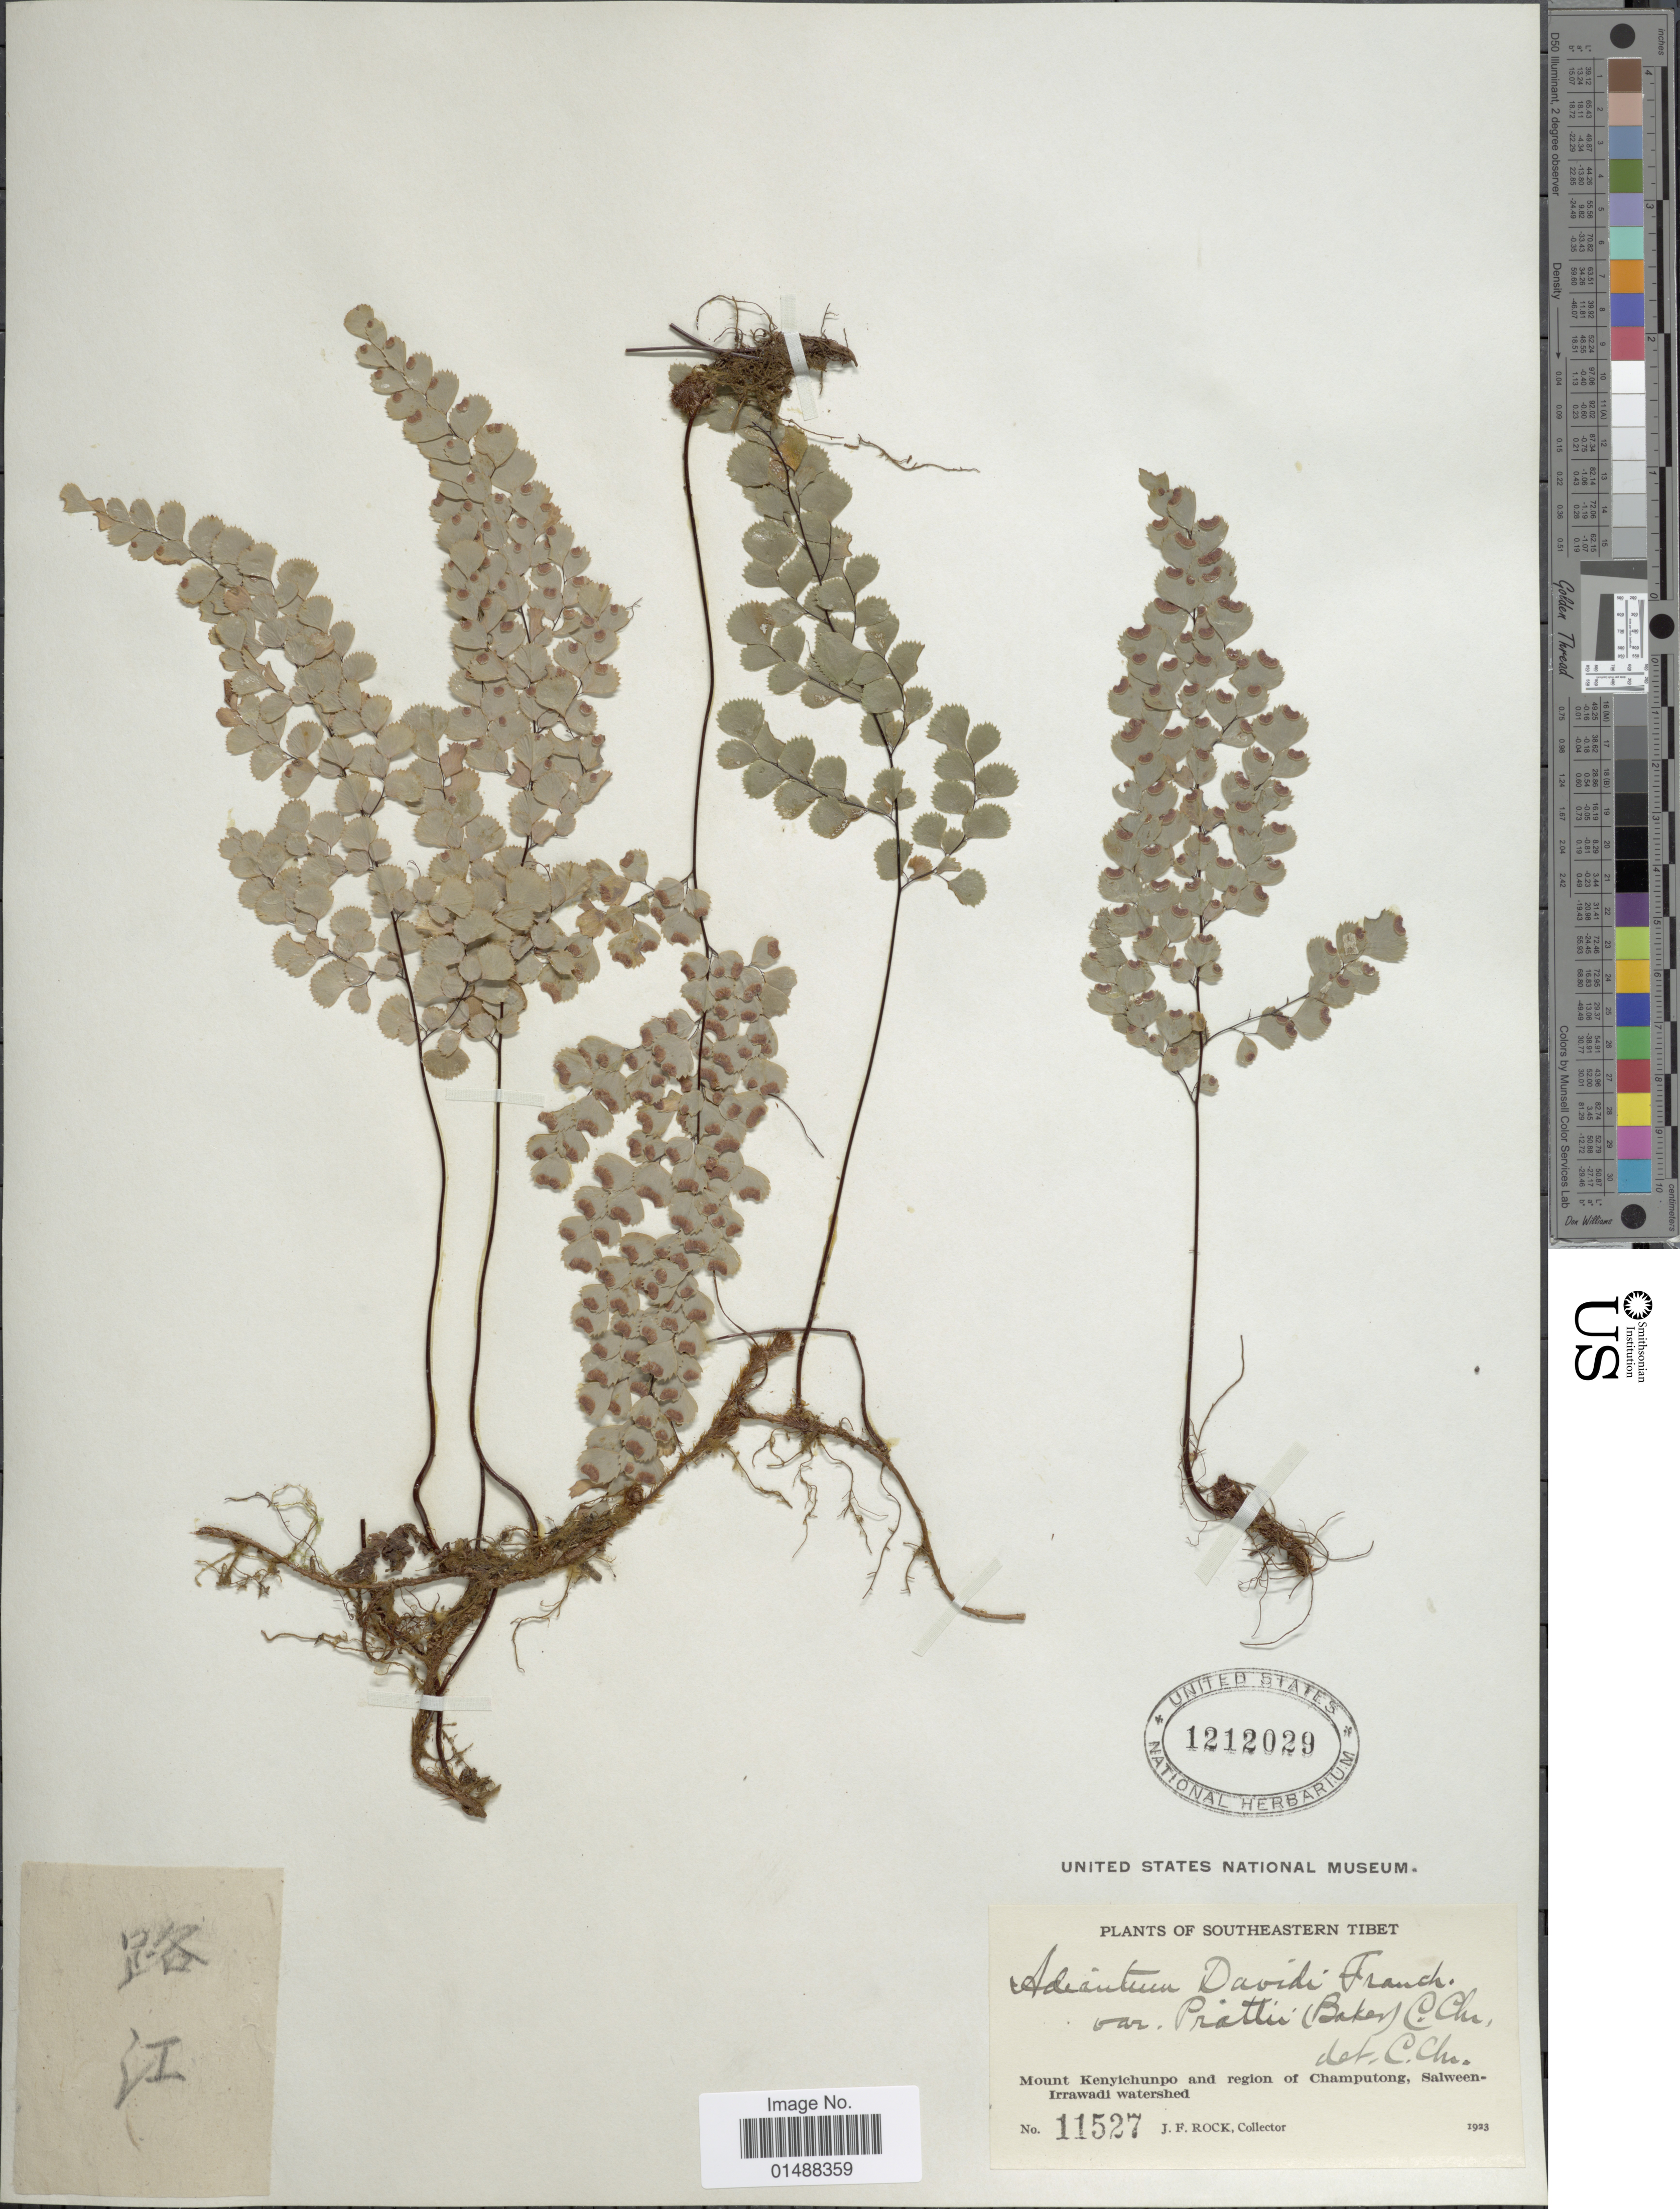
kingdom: Plantae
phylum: Tracheophyta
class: Polypodiopsida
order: Polypodiales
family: Pteridaceae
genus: Adiantum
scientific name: Adiantum davidii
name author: Franch.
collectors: J. Rock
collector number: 11527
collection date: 1923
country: China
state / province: Xizang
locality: Southeastern Tibet, Mount Kenyichunpo and region Champutong,Salween Irrawadi watershed.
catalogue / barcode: US 1212029